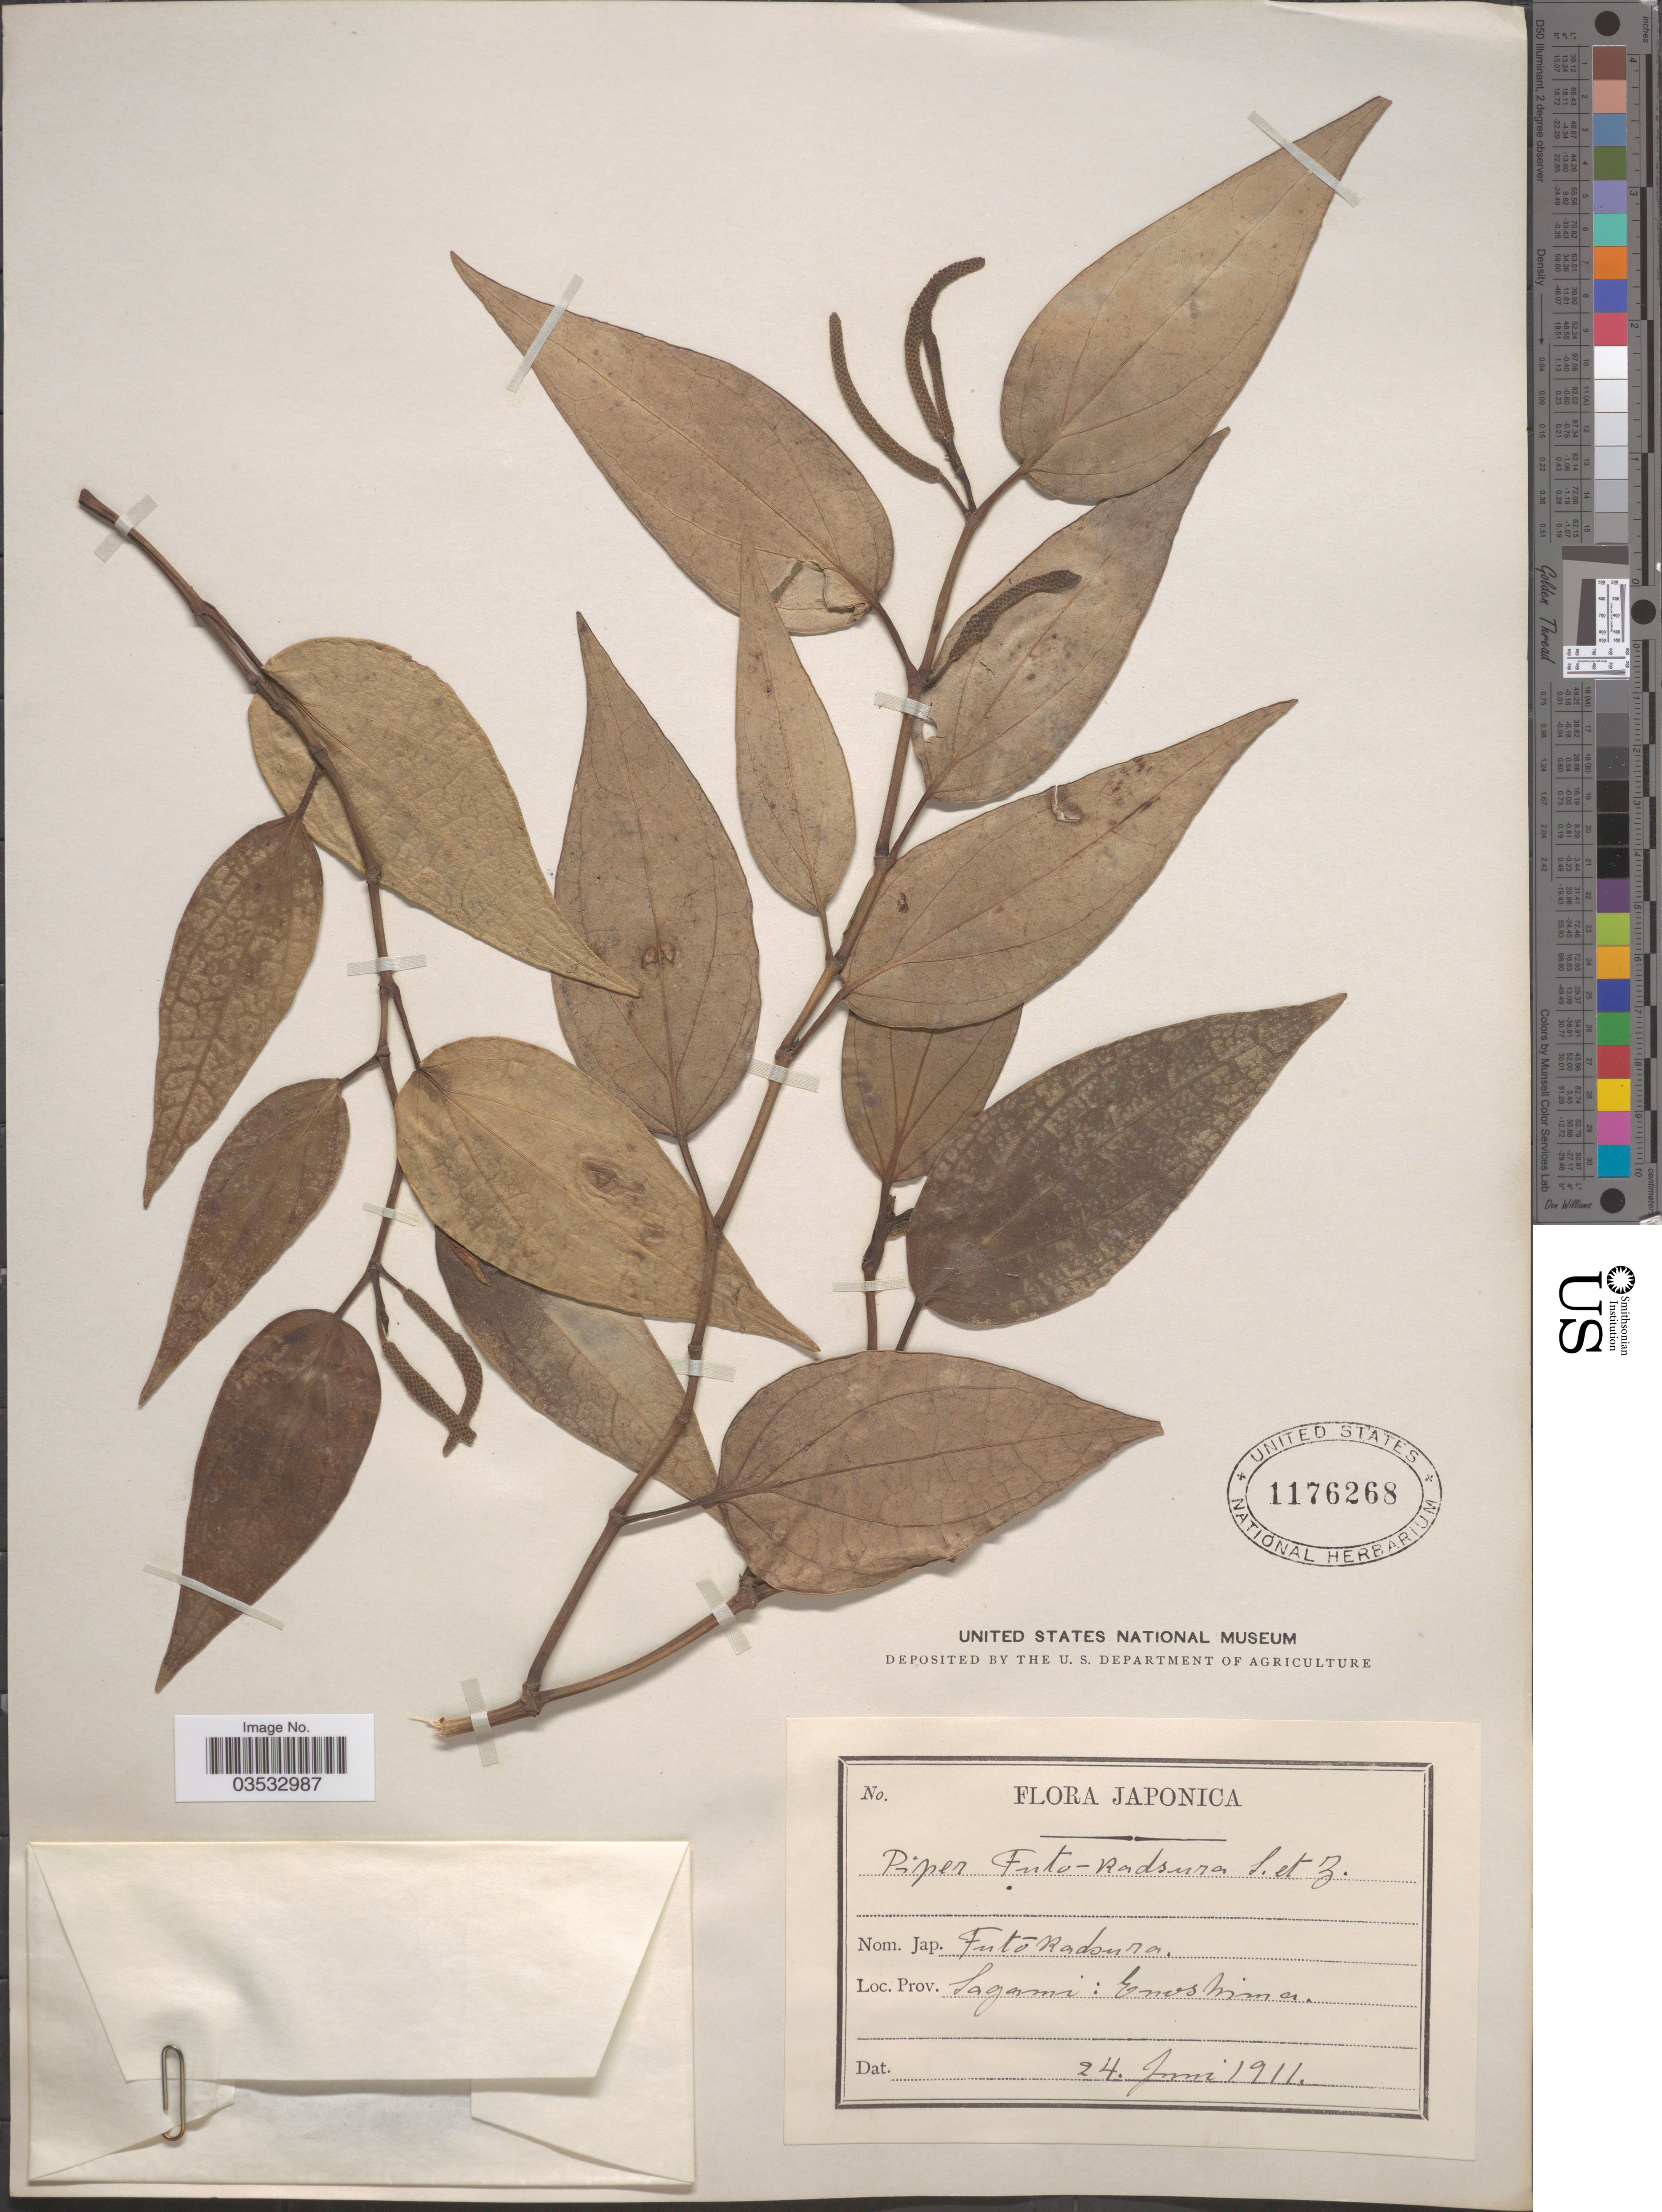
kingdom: Plantae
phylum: Tracheophyta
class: Magnoliopsida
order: Piperales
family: Piperaceae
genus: Piper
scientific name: Piper kadsura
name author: (Choisy) Ohwi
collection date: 1911-06-24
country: Japan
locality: Sagami: Enoshima.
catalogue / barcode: US 1176268